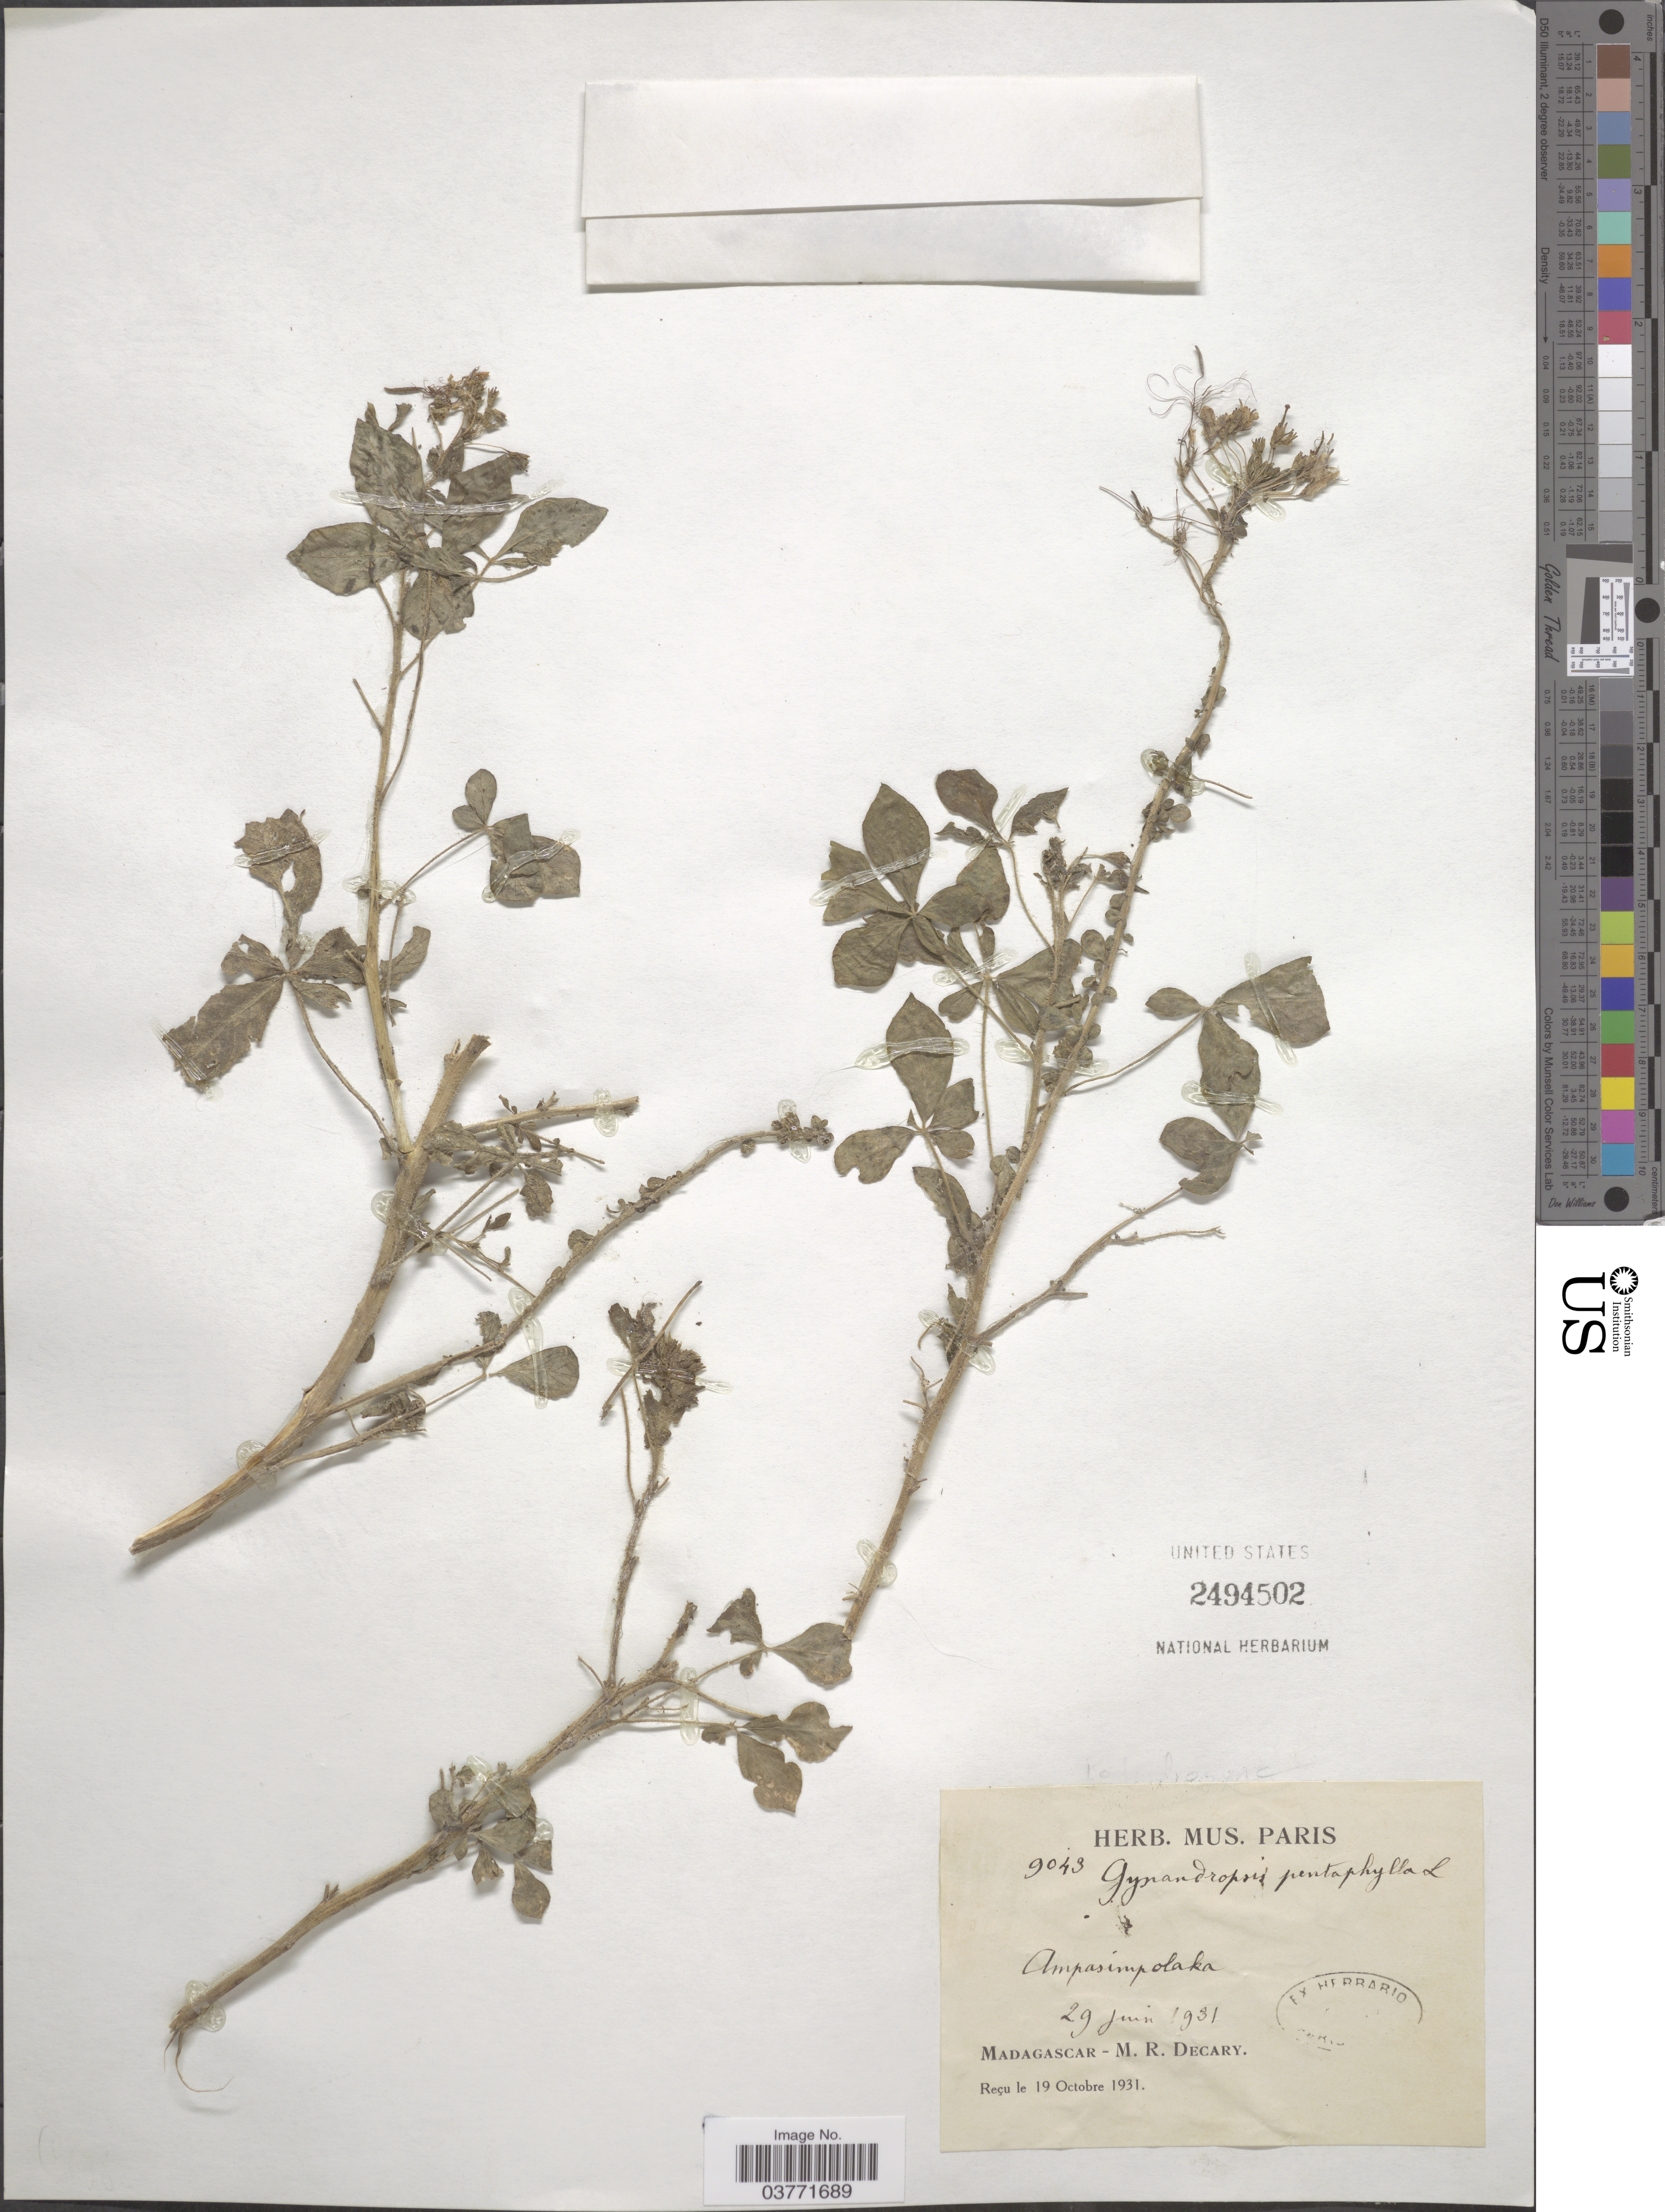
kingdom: Plantae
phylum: Tracheophyta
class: Magnoliopsida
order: Brassicales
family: Cleomaceae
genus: Gynandropsis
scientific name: Gynandropsis gynandra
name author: (L.) Briq.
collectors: R. Decary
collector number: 9043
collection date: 1931-06-29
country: Madagascar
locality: Ampasimpolaka.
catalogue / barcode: US 2494502